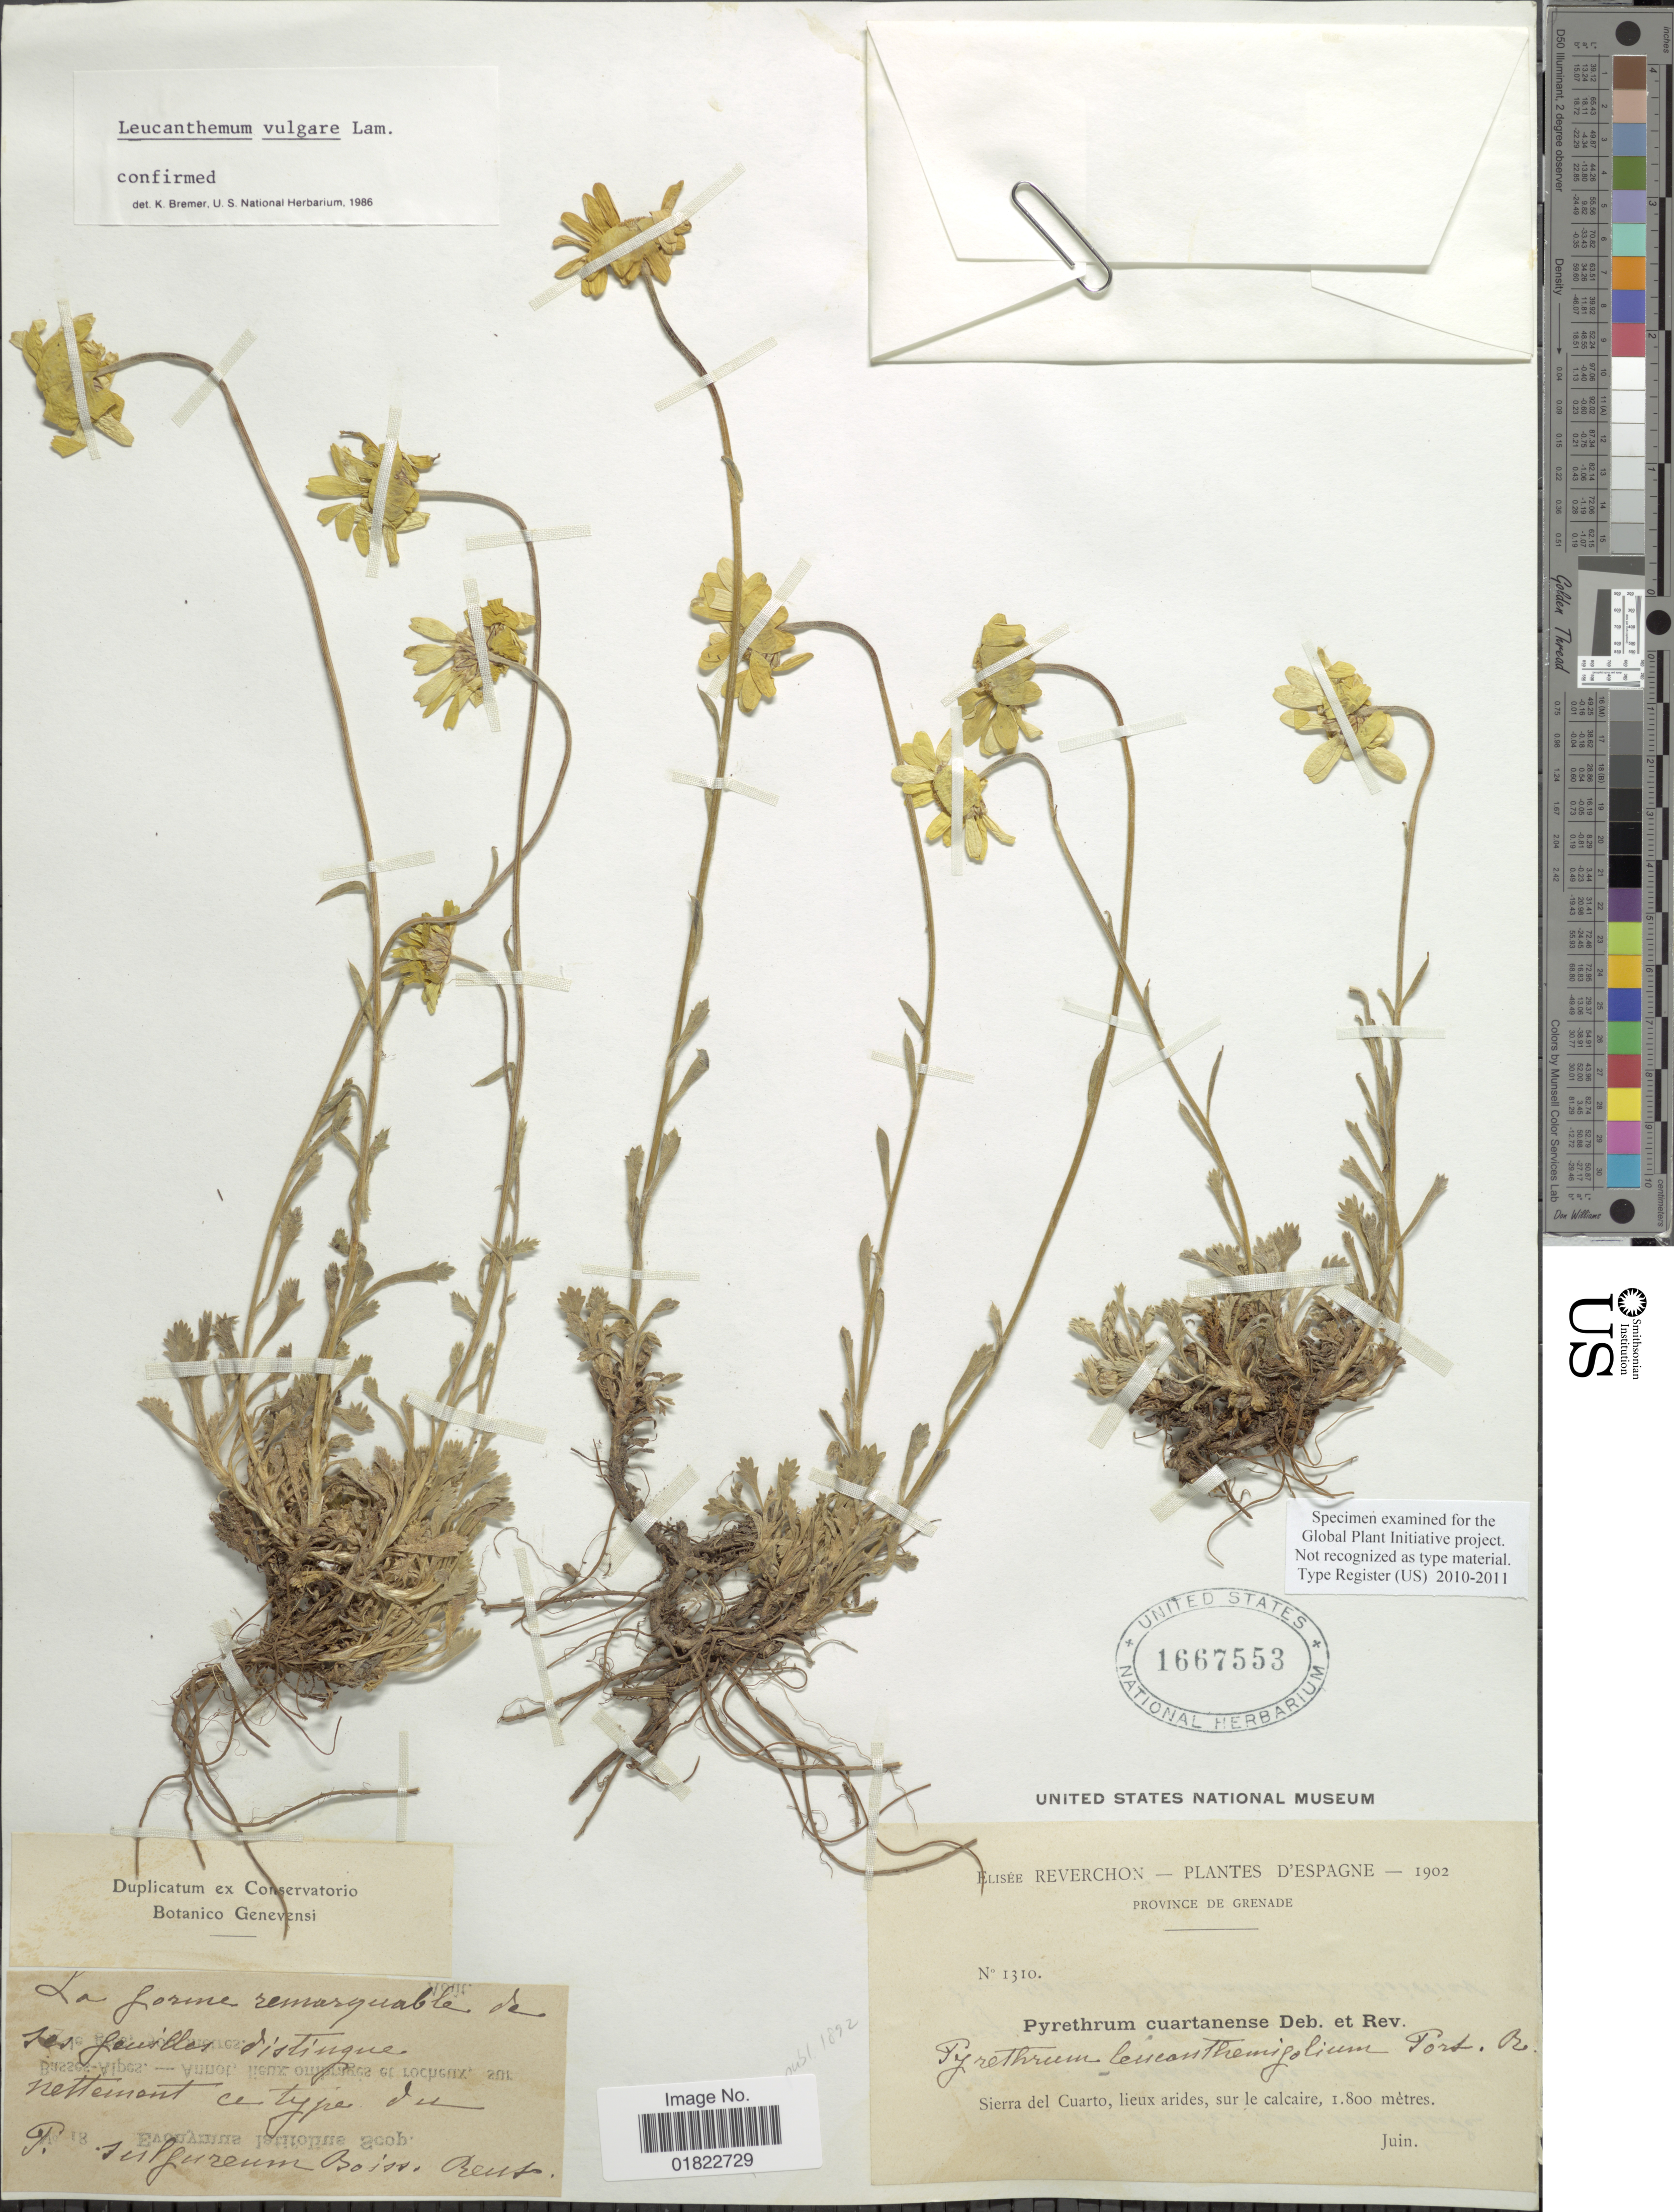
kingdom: Plantae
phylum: Tracheophyta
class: Magnoliopsida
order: Asterales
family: Asteraceae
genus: Leucanthemum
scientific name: Leucanthemum vulgare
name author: Lam.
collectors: E. Reverchon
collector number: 1310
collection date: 1902-06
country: Spain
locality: D'Espagne, Province de Grenade. Sierra del Cuatro, lieux arides, sur les calcaire.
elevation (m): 1800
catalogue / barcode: US 1667553